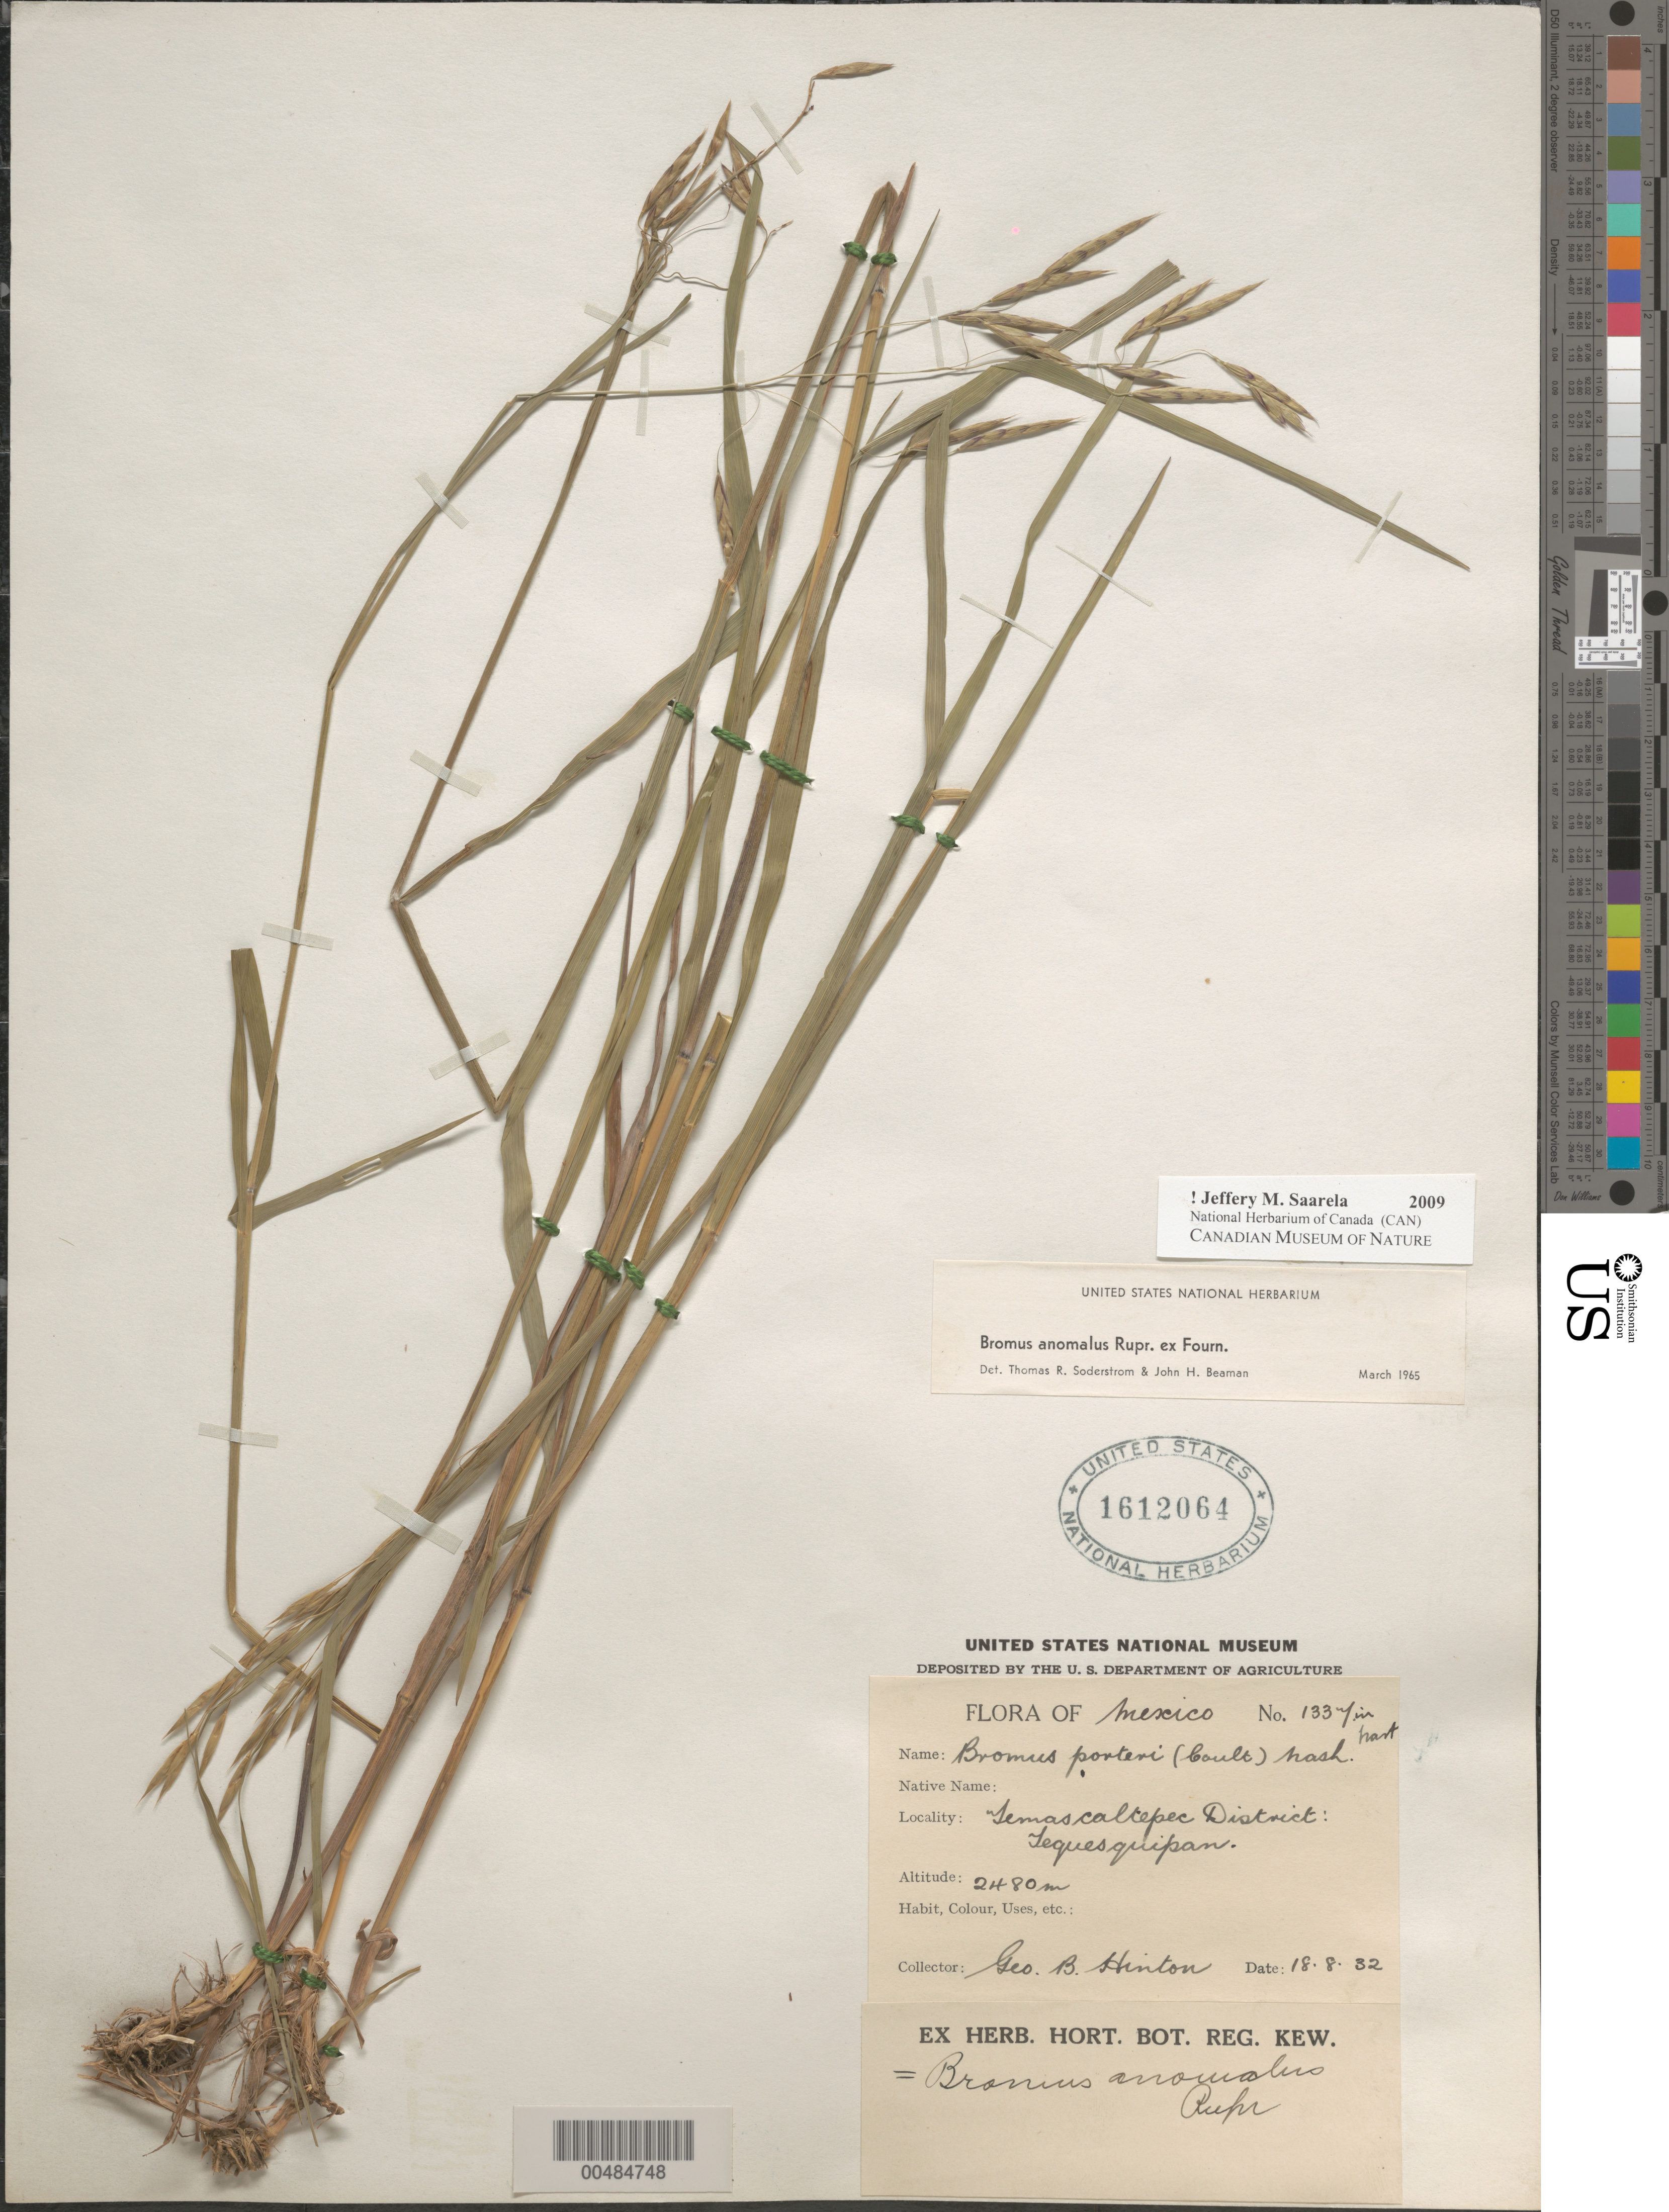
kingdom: Plantae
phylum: Tracheophyta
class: Liliopsida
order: Poales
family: Poaceae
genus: Bromus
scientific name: Bromus anomalus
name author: Rupr. ex E. Fourn.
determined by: Soderstrom, T. R.; Beaman, J. H.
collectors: G. B. Hinton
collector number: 133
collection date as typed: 18 Aug 1932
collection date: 1932-08-18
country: Mexico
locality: Temascaltepec District, Tequesquipan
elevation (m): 2480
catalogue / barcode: US 1612064